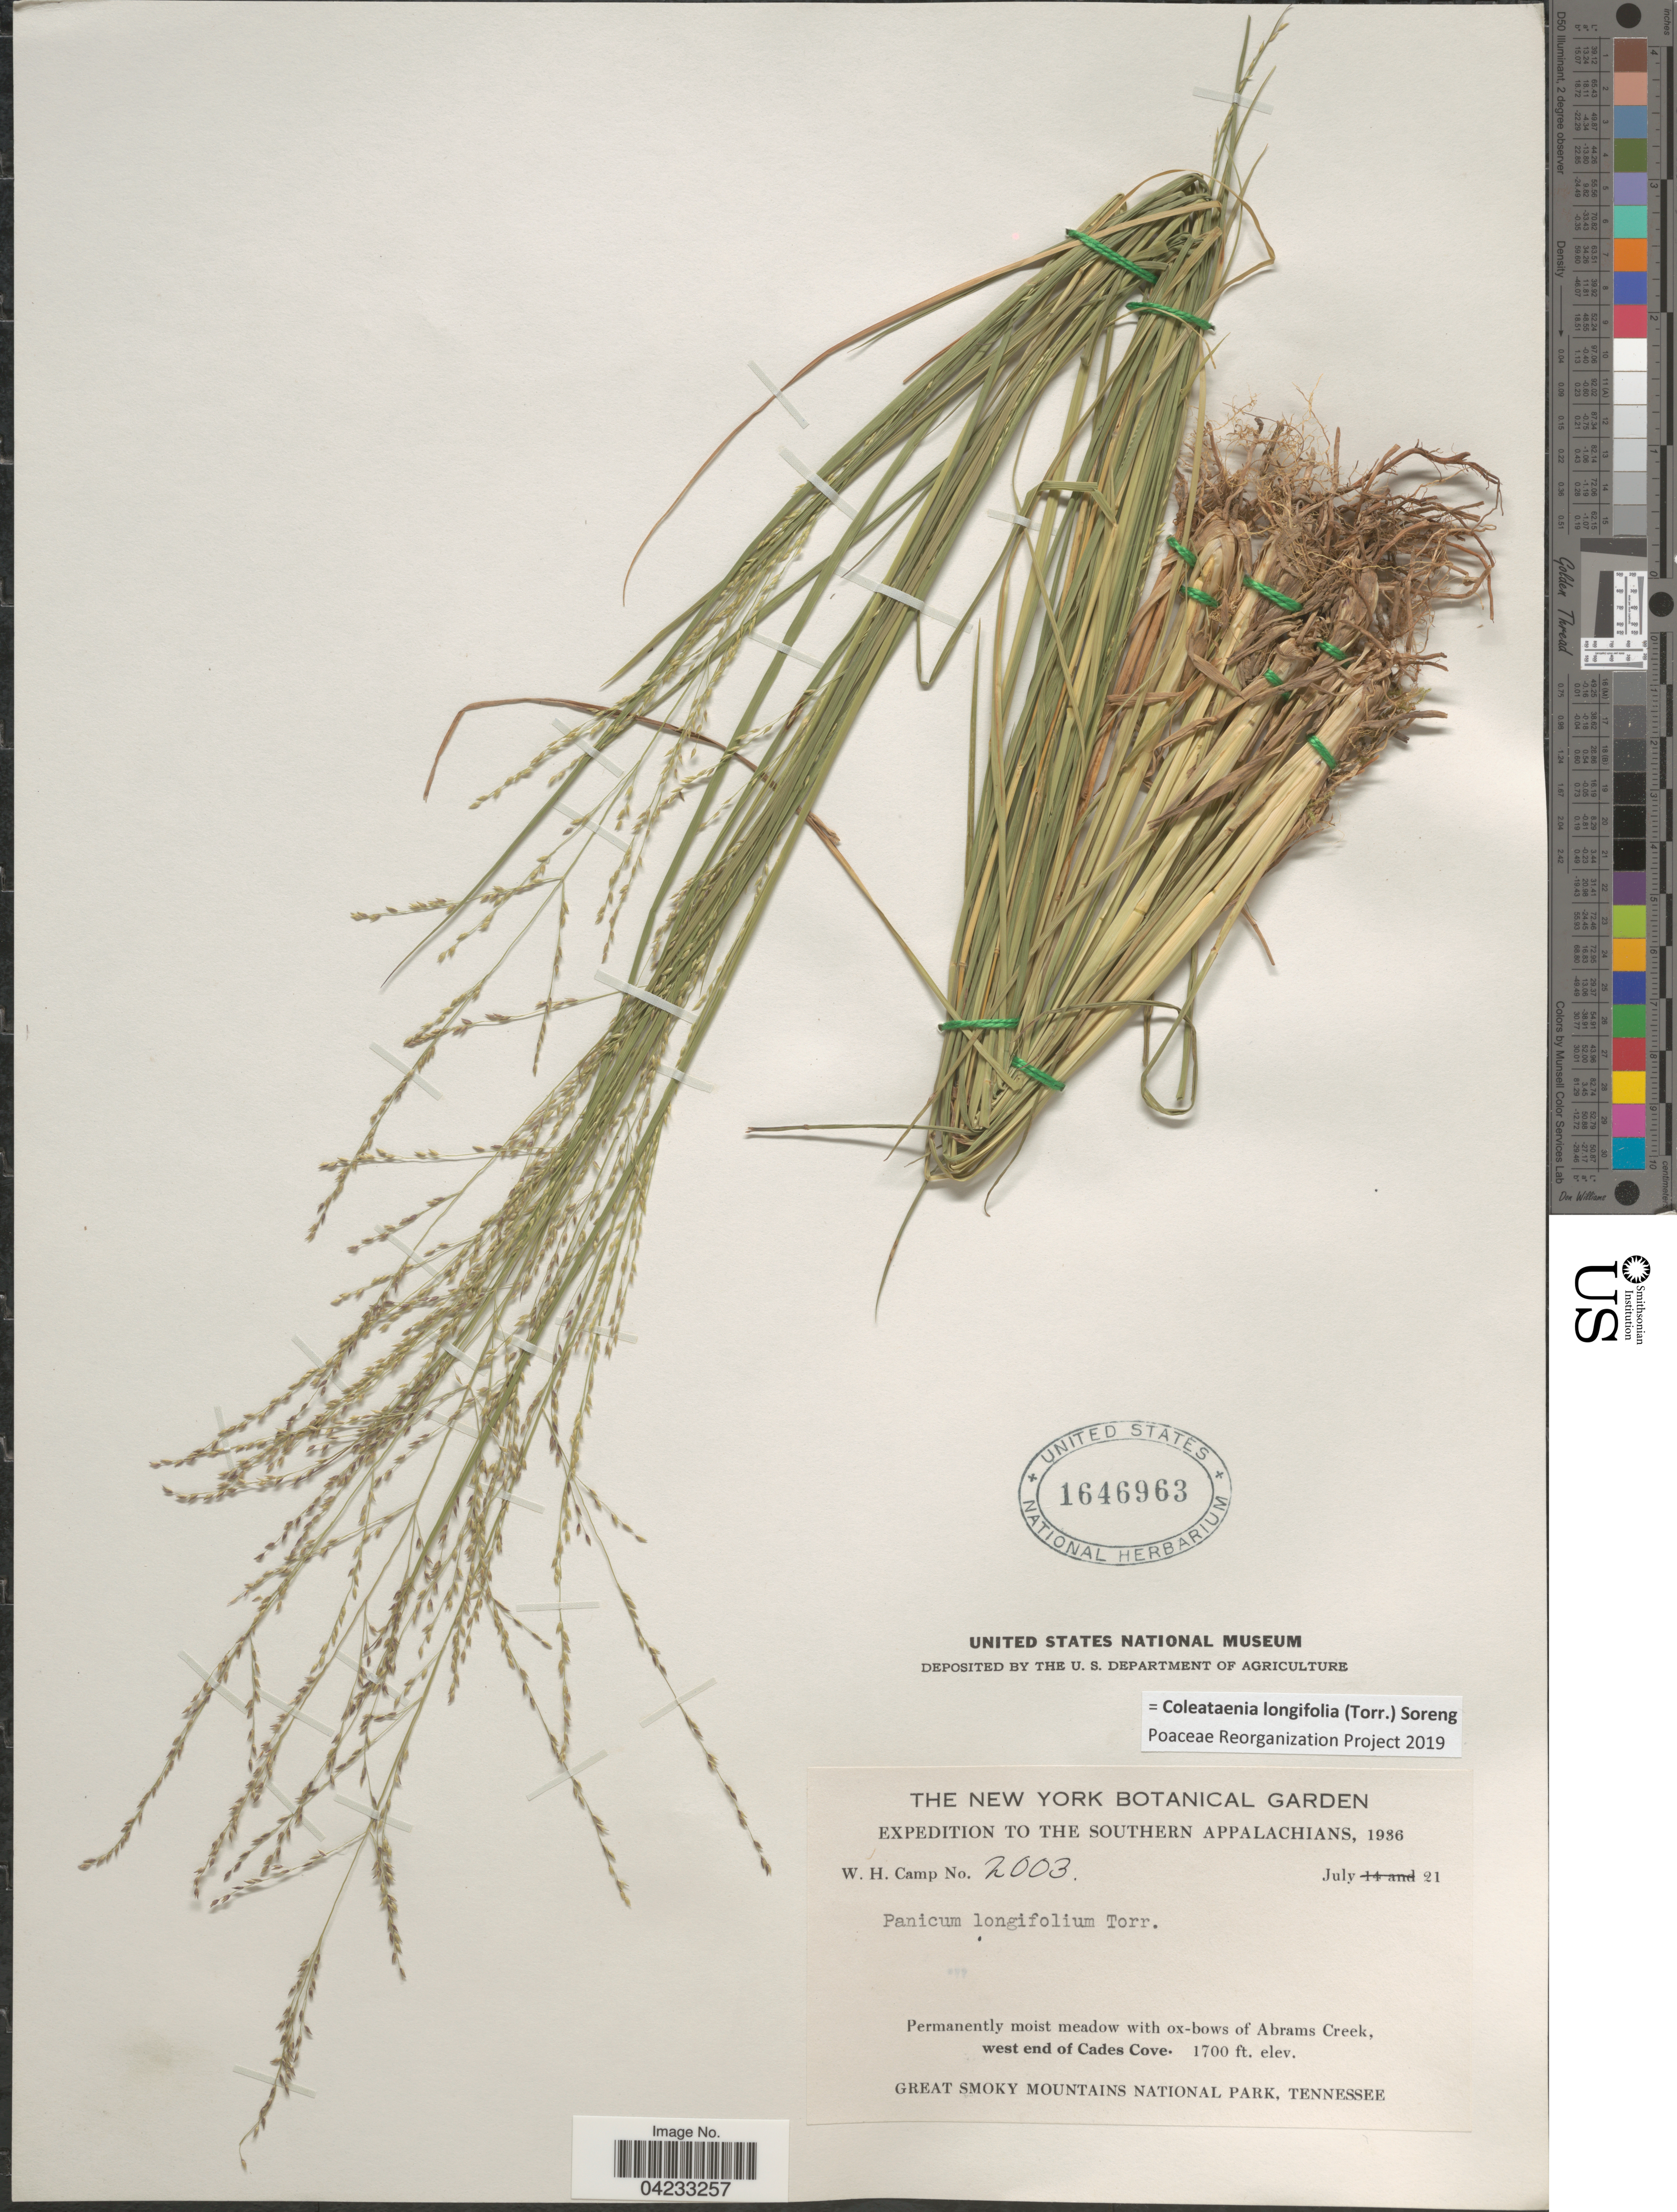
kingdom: Plantae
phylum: Tracheophyta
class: Liliopsida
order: Poales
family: Poaceae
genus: Coleataenia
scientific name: Coleataenia longifolia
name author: (Torr.) Soreng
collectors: W. H. Camp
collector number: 2003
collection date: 1936-07-21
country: United States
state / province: Tennessee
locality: Expedition to The Southern Appalachians, 1936. Permanently moist meadow with ox-bows of Abrams Creek, west end of Cades Cove. Great Smoky Mountains National Park.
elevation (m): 518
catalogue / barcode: US 1646963